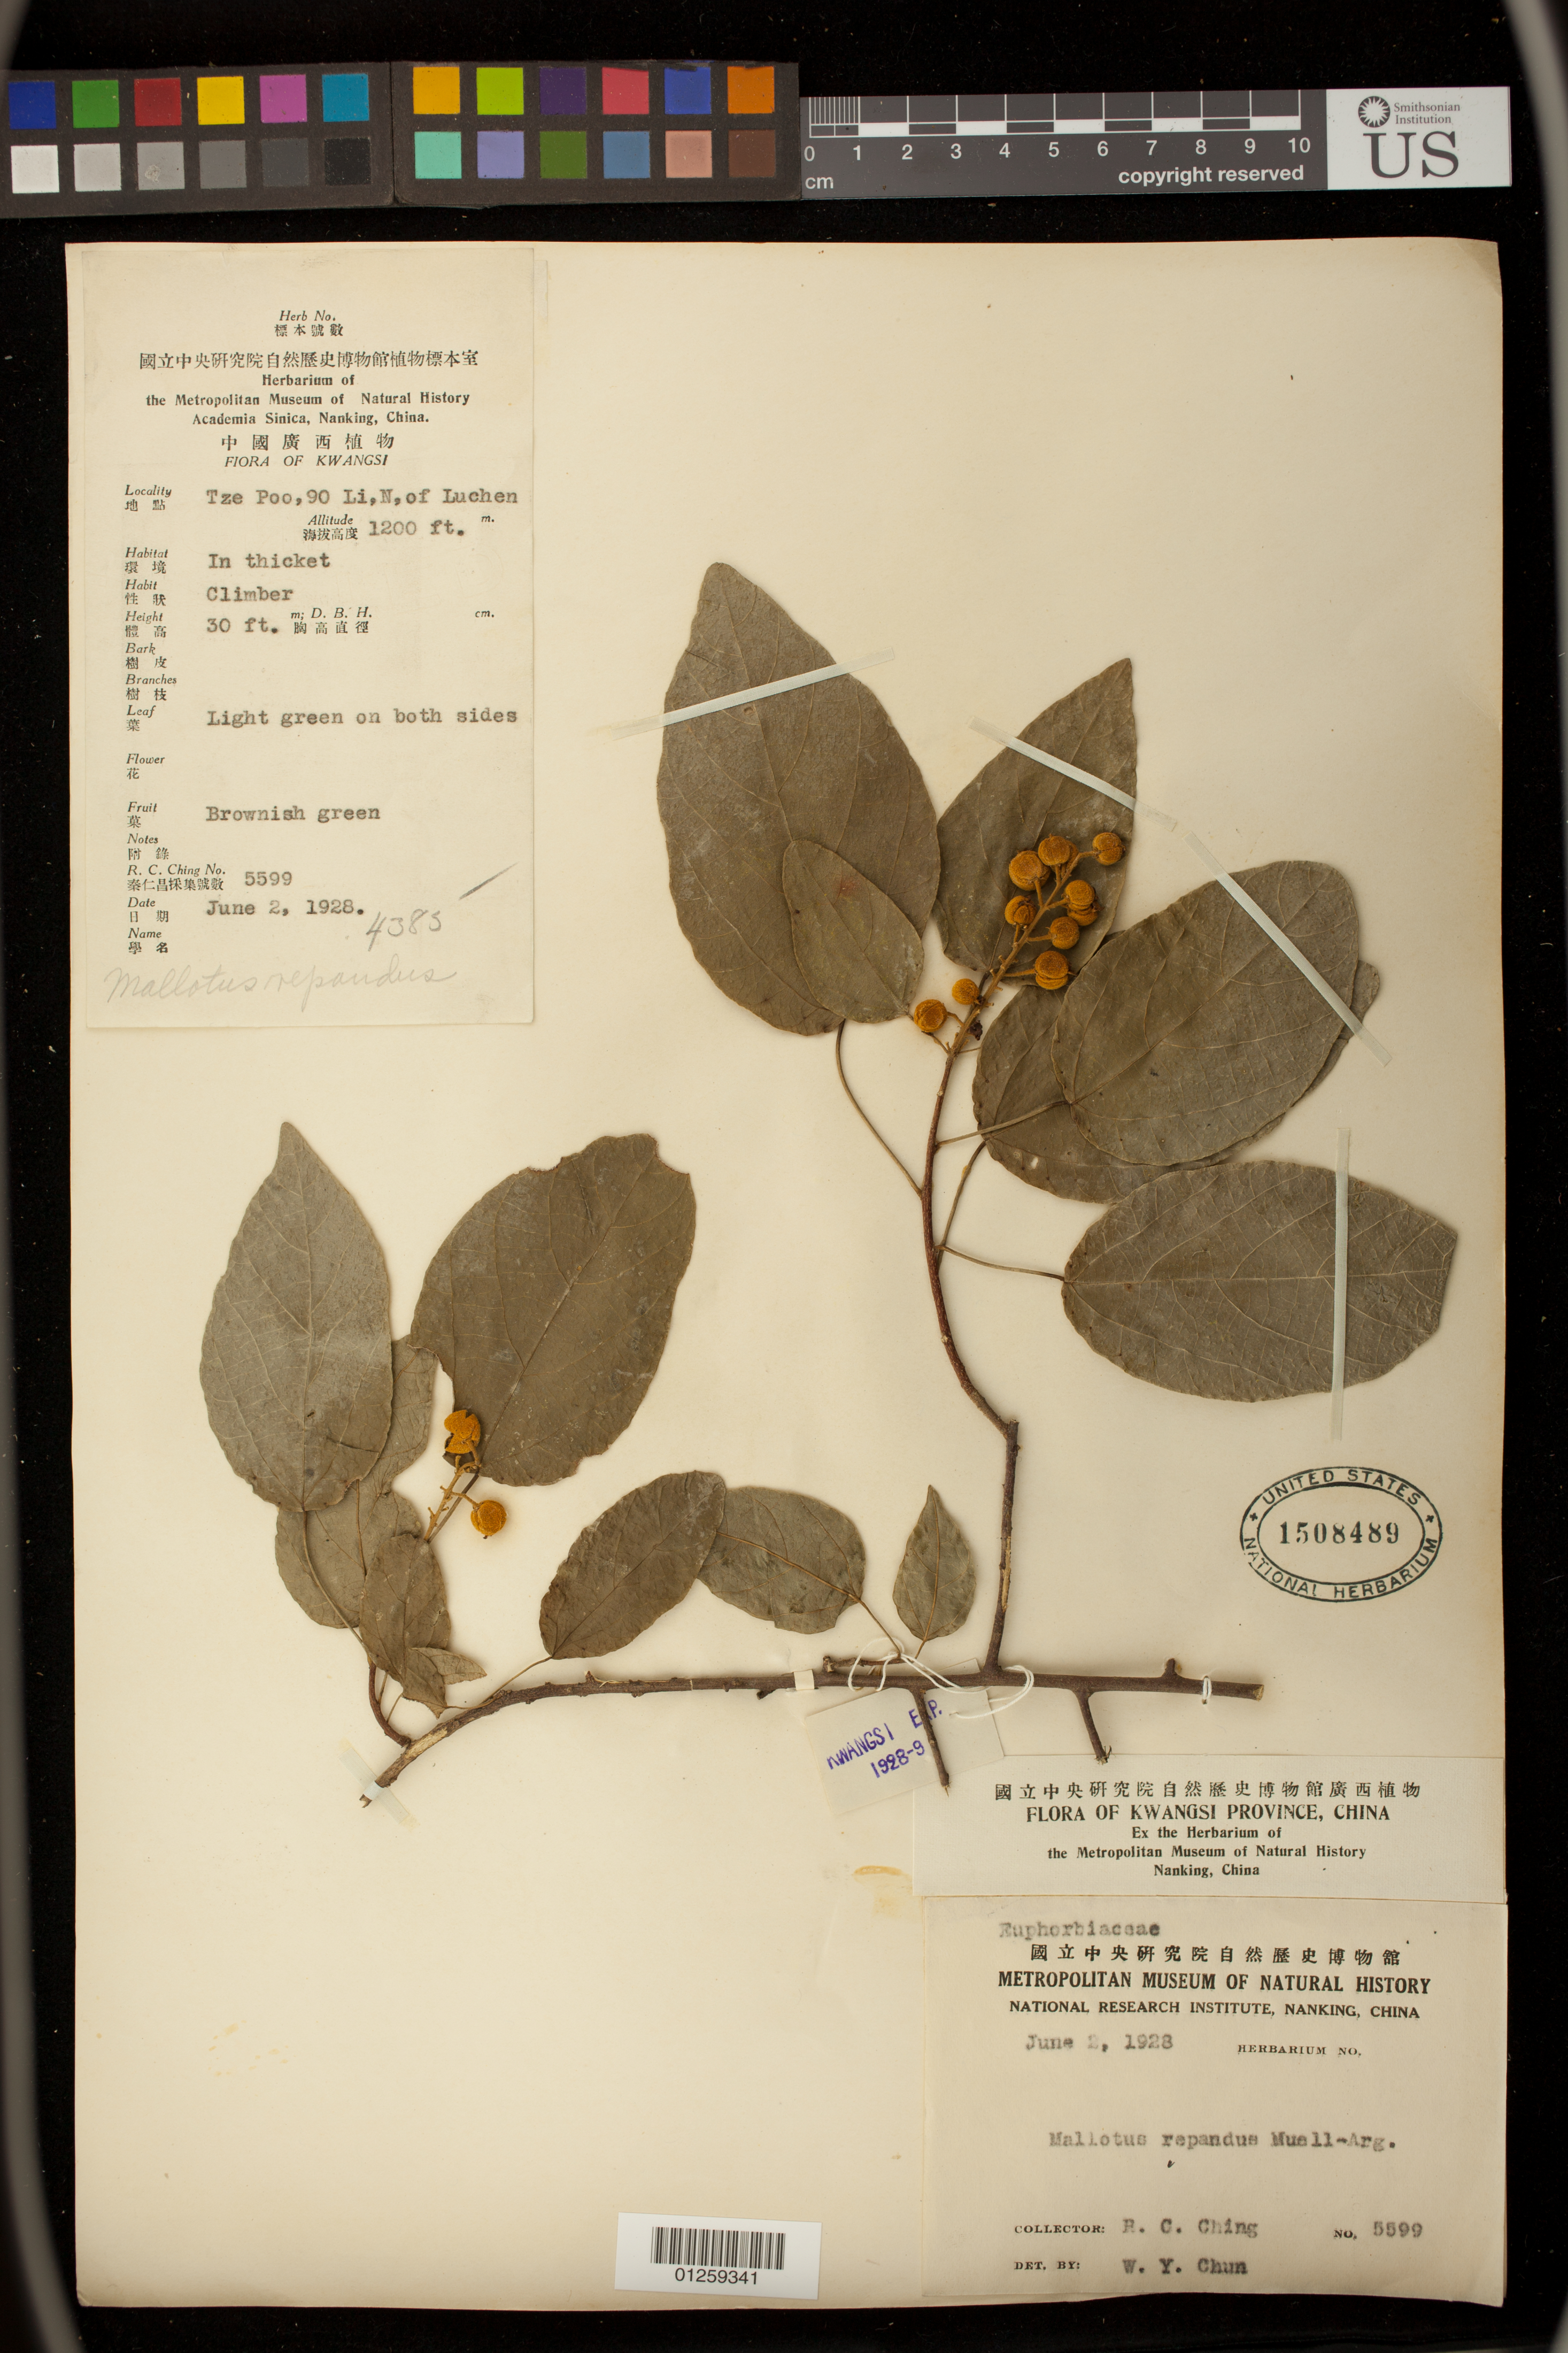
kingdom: Plantae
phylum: Tracheophyta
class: Magnoliopsida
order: Malpighiales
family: Euphorbiaceae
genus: Mallotus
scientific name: Mallotus repandus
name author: (Rottler) Müll. Arg.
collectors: R. C. Ching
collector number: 5599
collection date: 1928-06-02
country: China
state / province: Guangxi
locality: Kwangsi. Tze Poo, 90 Li, N, of Luchen.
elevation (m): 366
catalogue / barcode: US 1508489